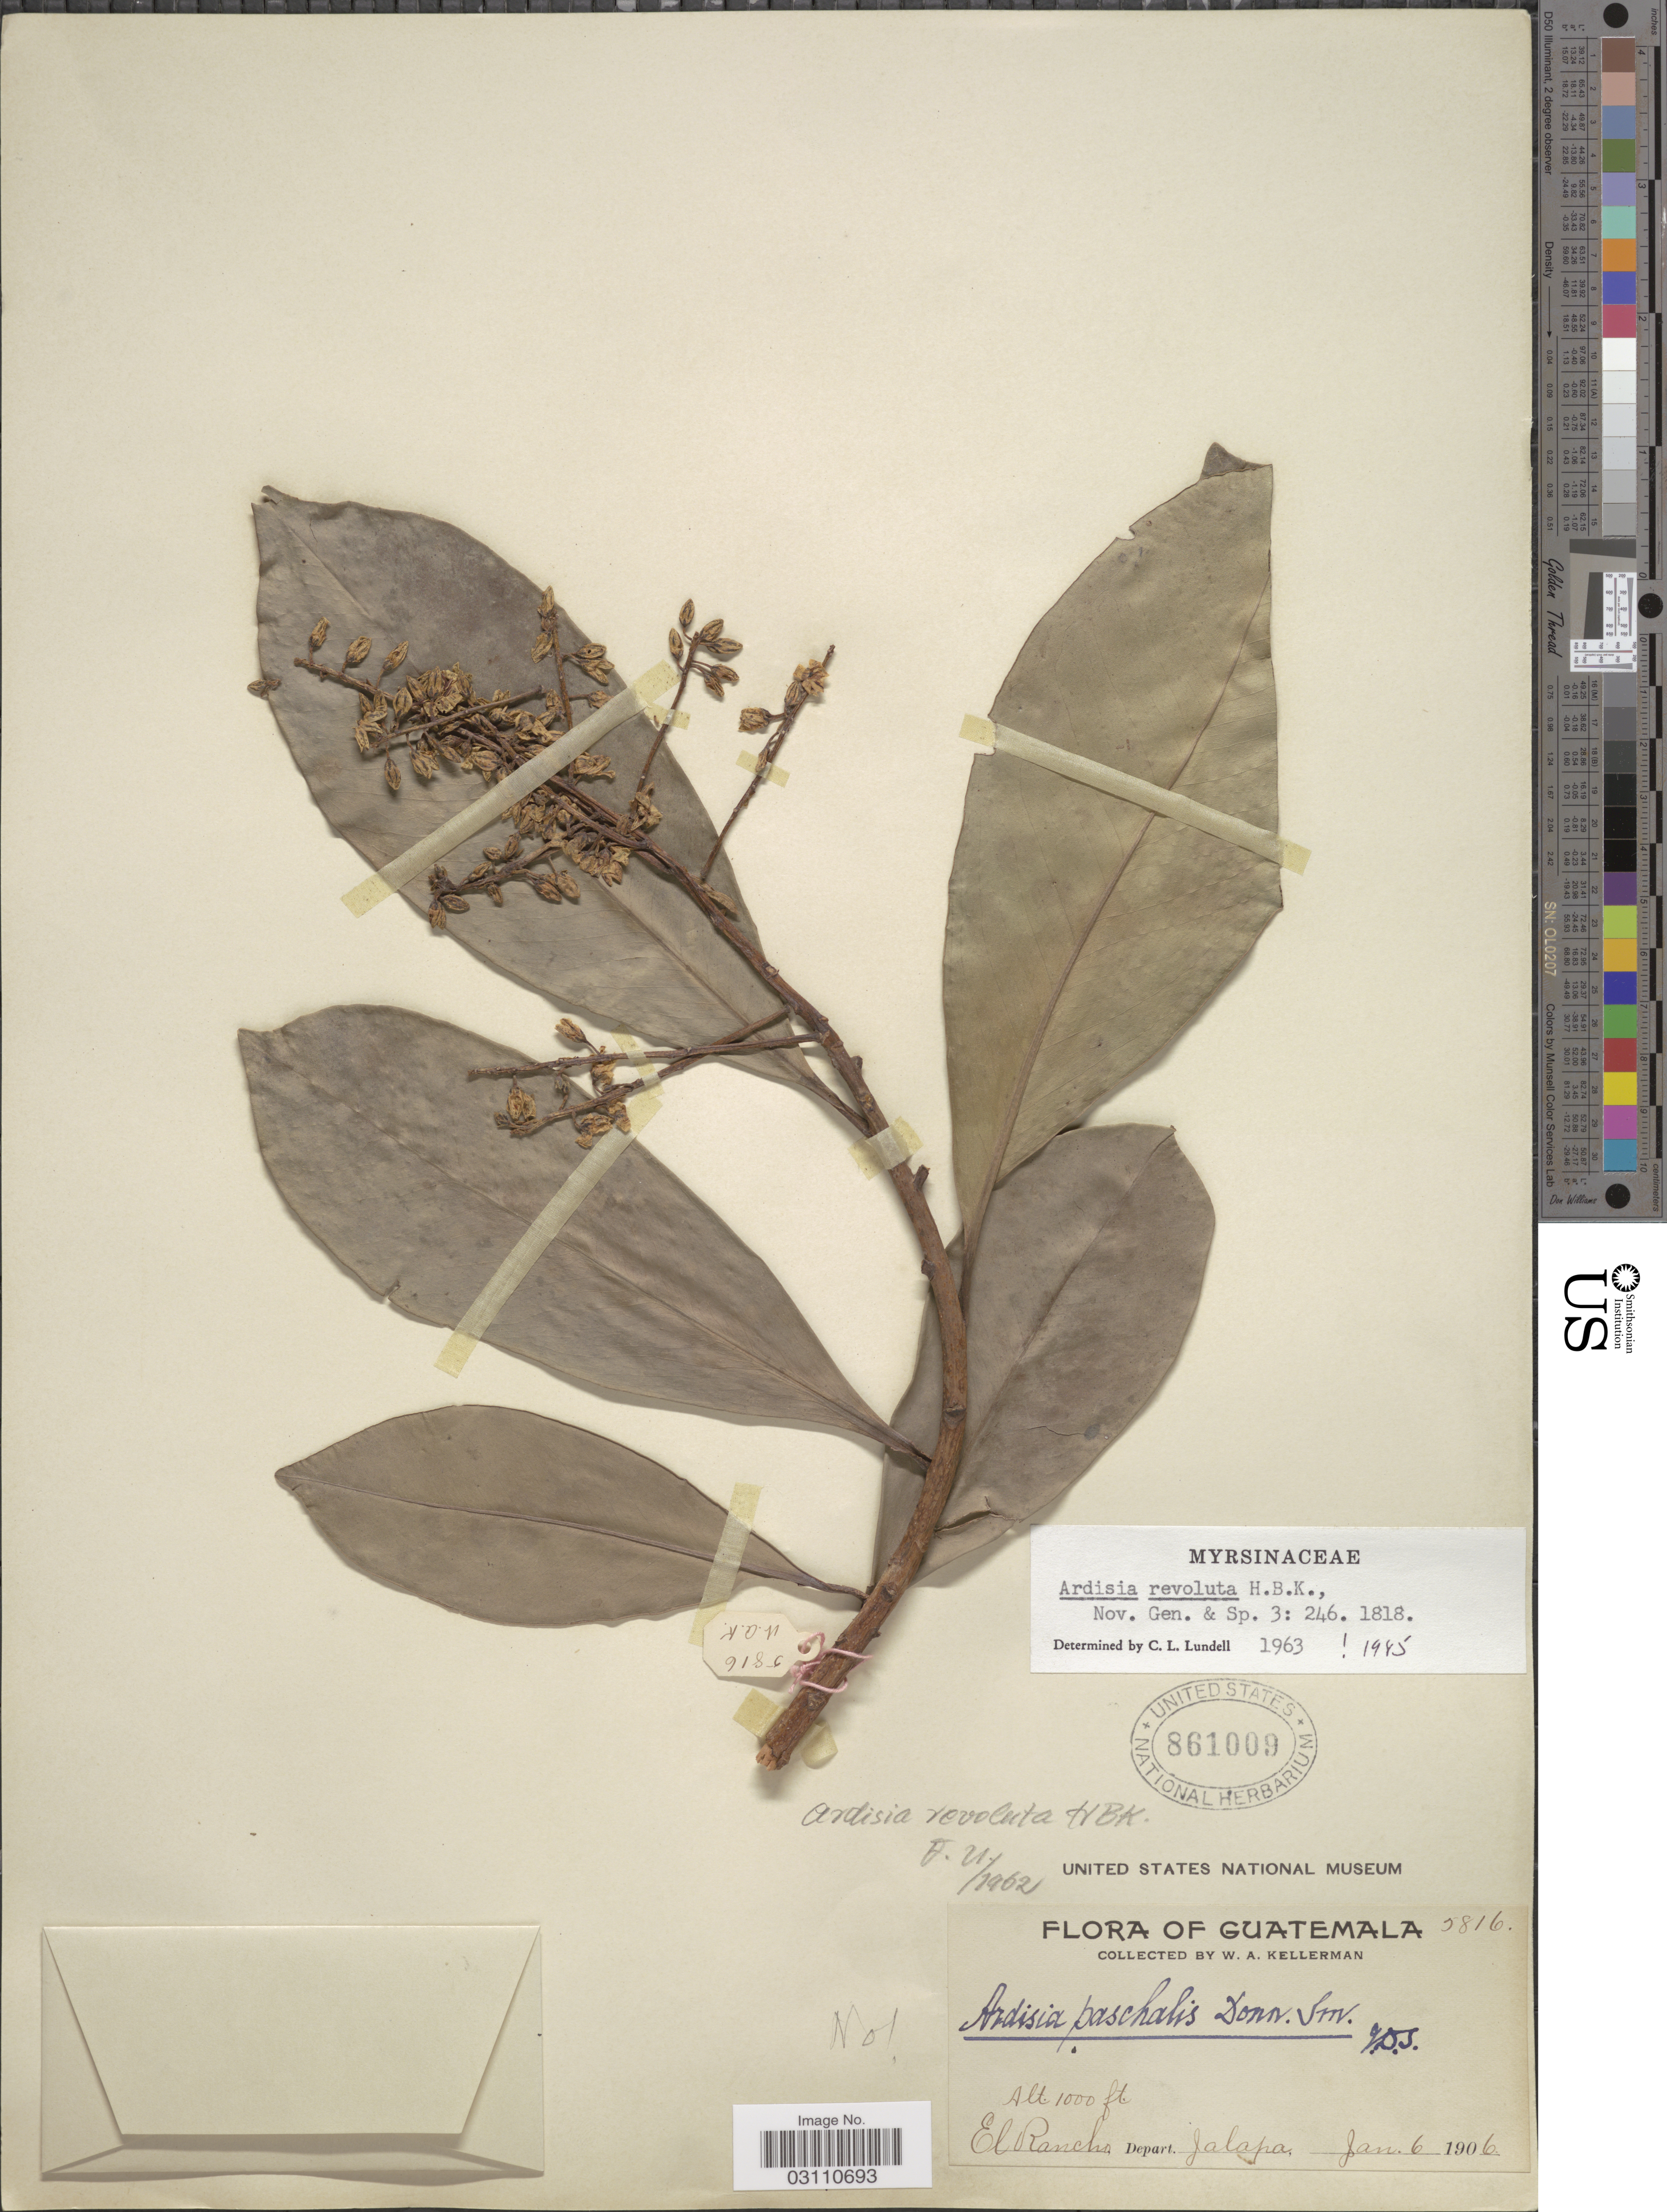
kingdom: Plantae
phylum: Tracheophyta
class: Magnoliopsida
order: Ericales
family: Primulaceae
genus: Ardisia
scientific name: Ardisia revoluta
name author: Kunth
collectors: W. Kellerman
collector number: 5816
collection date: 1906-01-06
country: Guatemala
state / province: Jalapa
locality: El Rancho, Depart. Jalapa.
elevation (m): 305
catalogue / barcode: US 861009